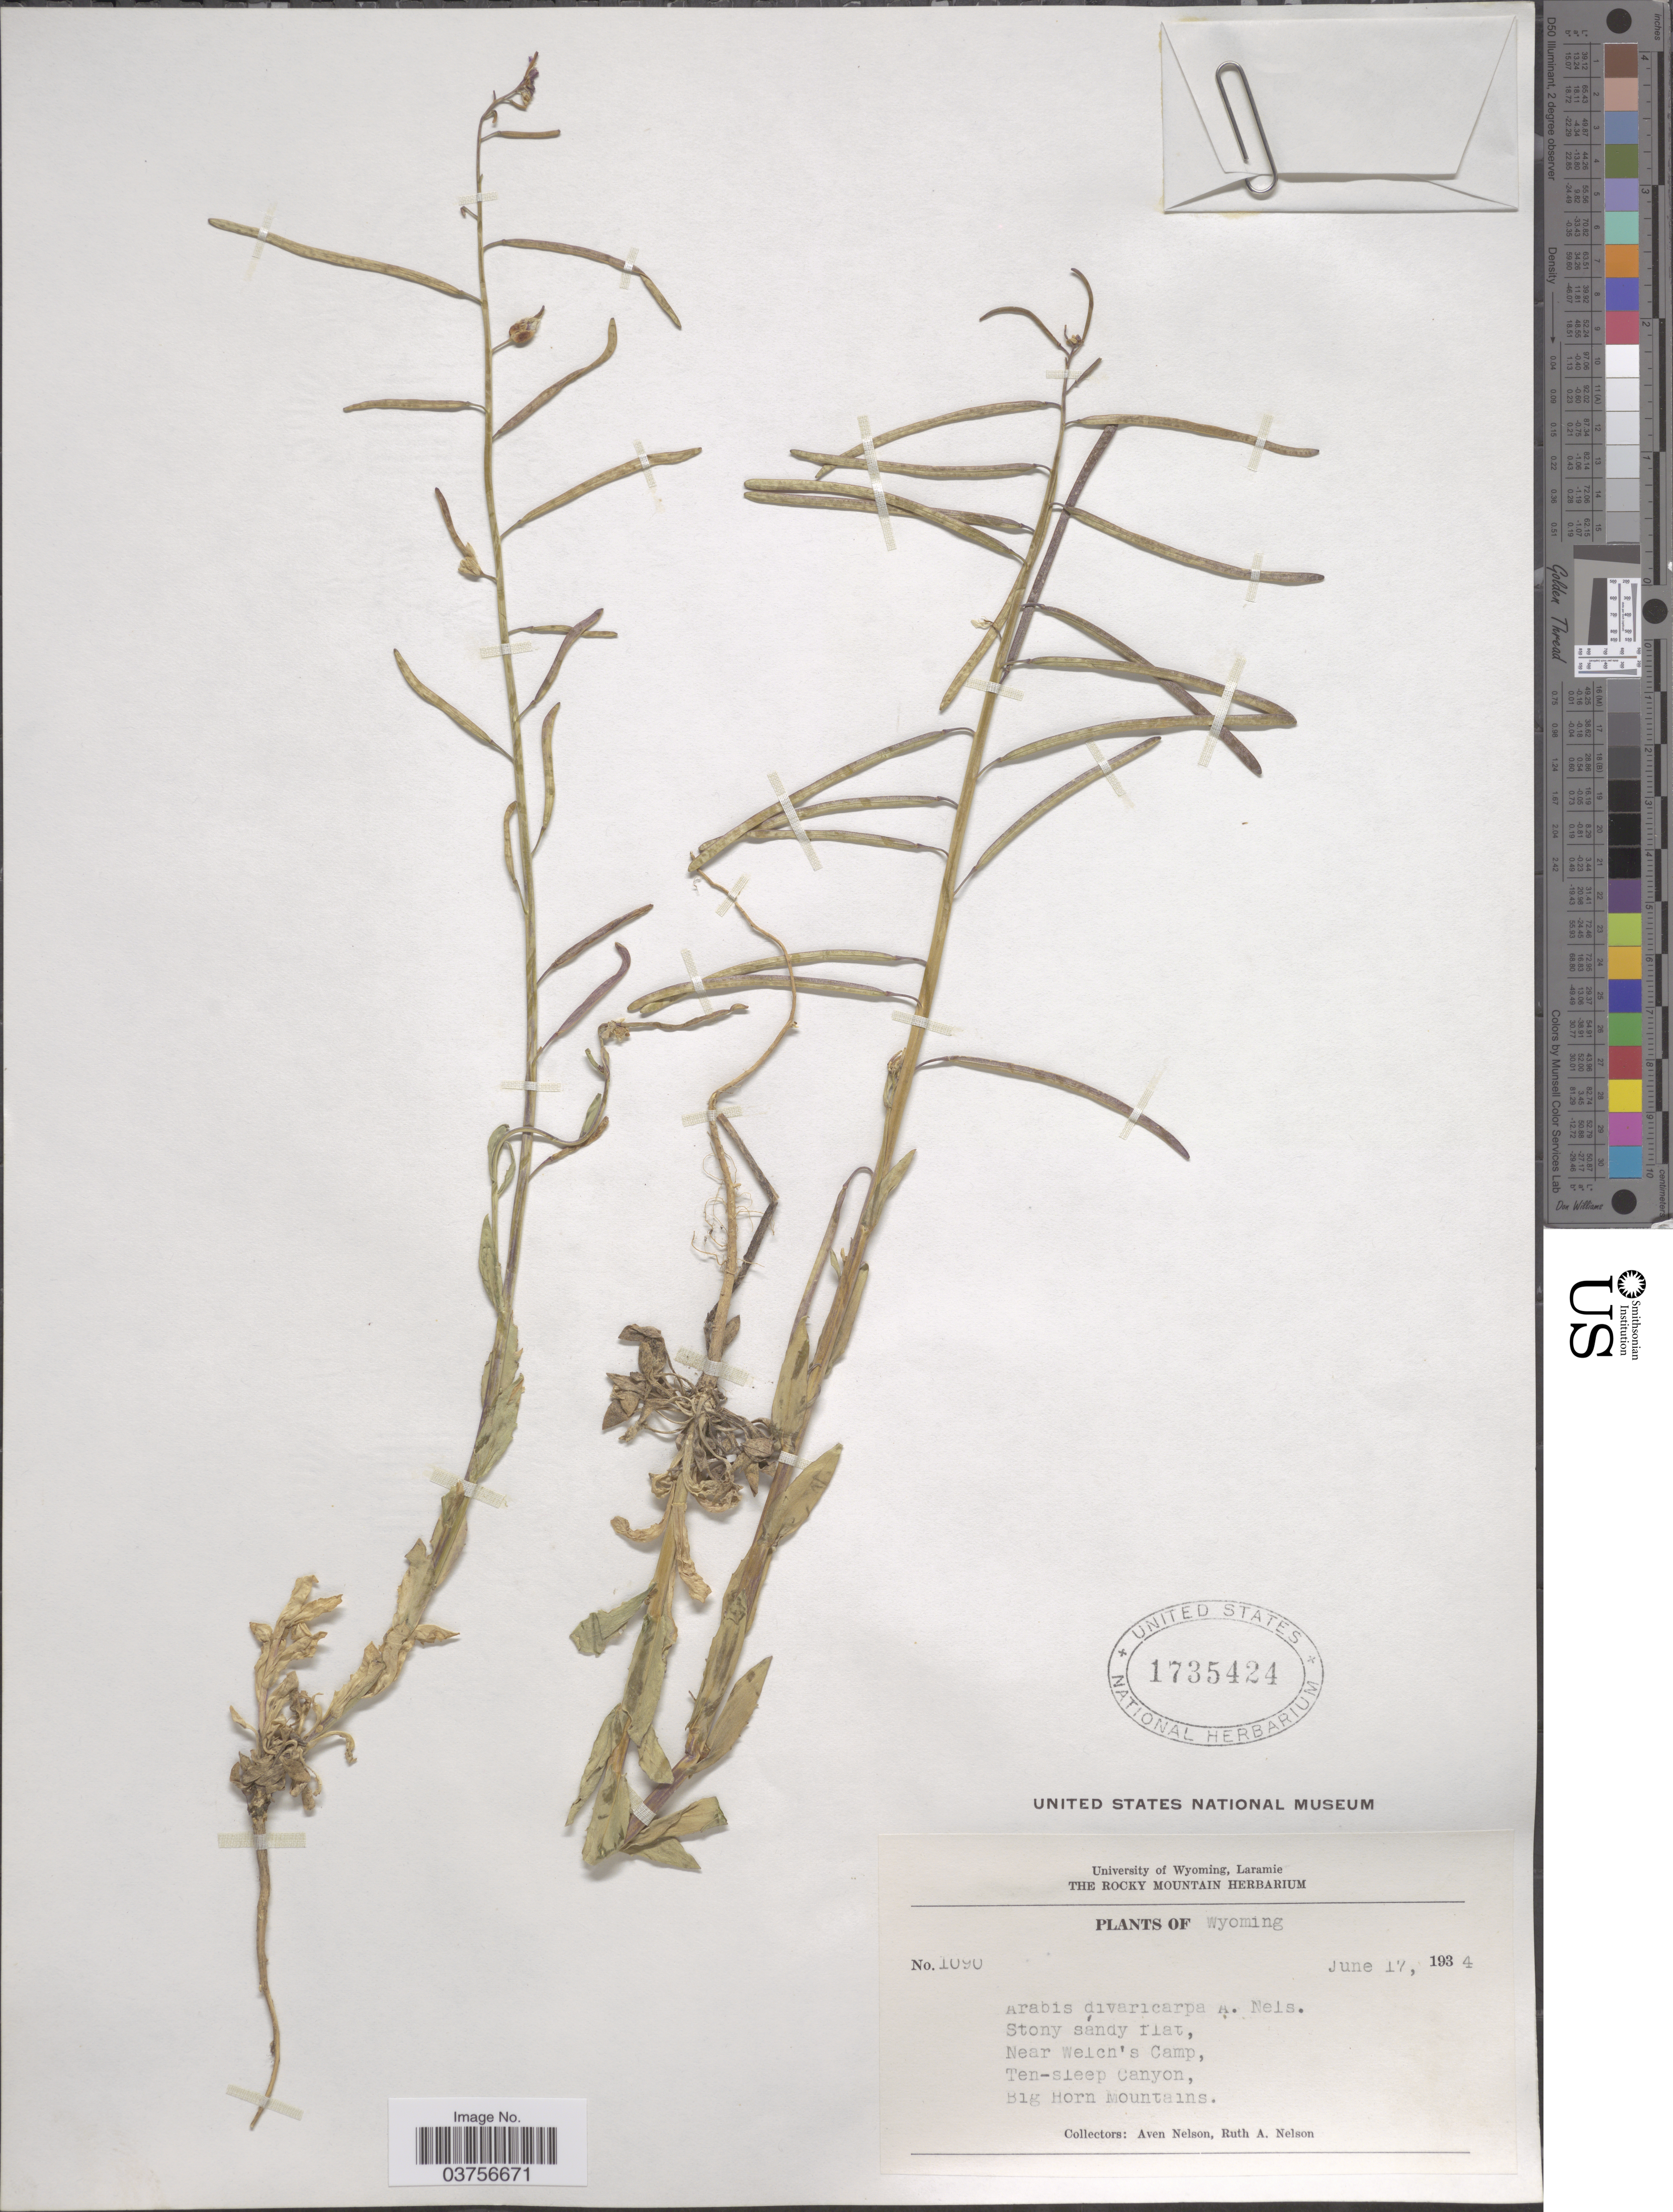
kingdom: Plantae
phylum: Tracheophyta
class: Magnoliopsida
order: Brassicales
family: Brassicaceae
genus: Arabis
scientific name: Arabis divaricarpa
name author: A. Nelson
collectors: A. Nelson & R. A. Nelson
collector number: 1090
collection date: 1934-06-17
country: United States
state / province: Wyoming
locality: Near Welch's Camp, Ten-sleep Canyon, Big Horn Mountains.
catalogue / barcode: US 1735424